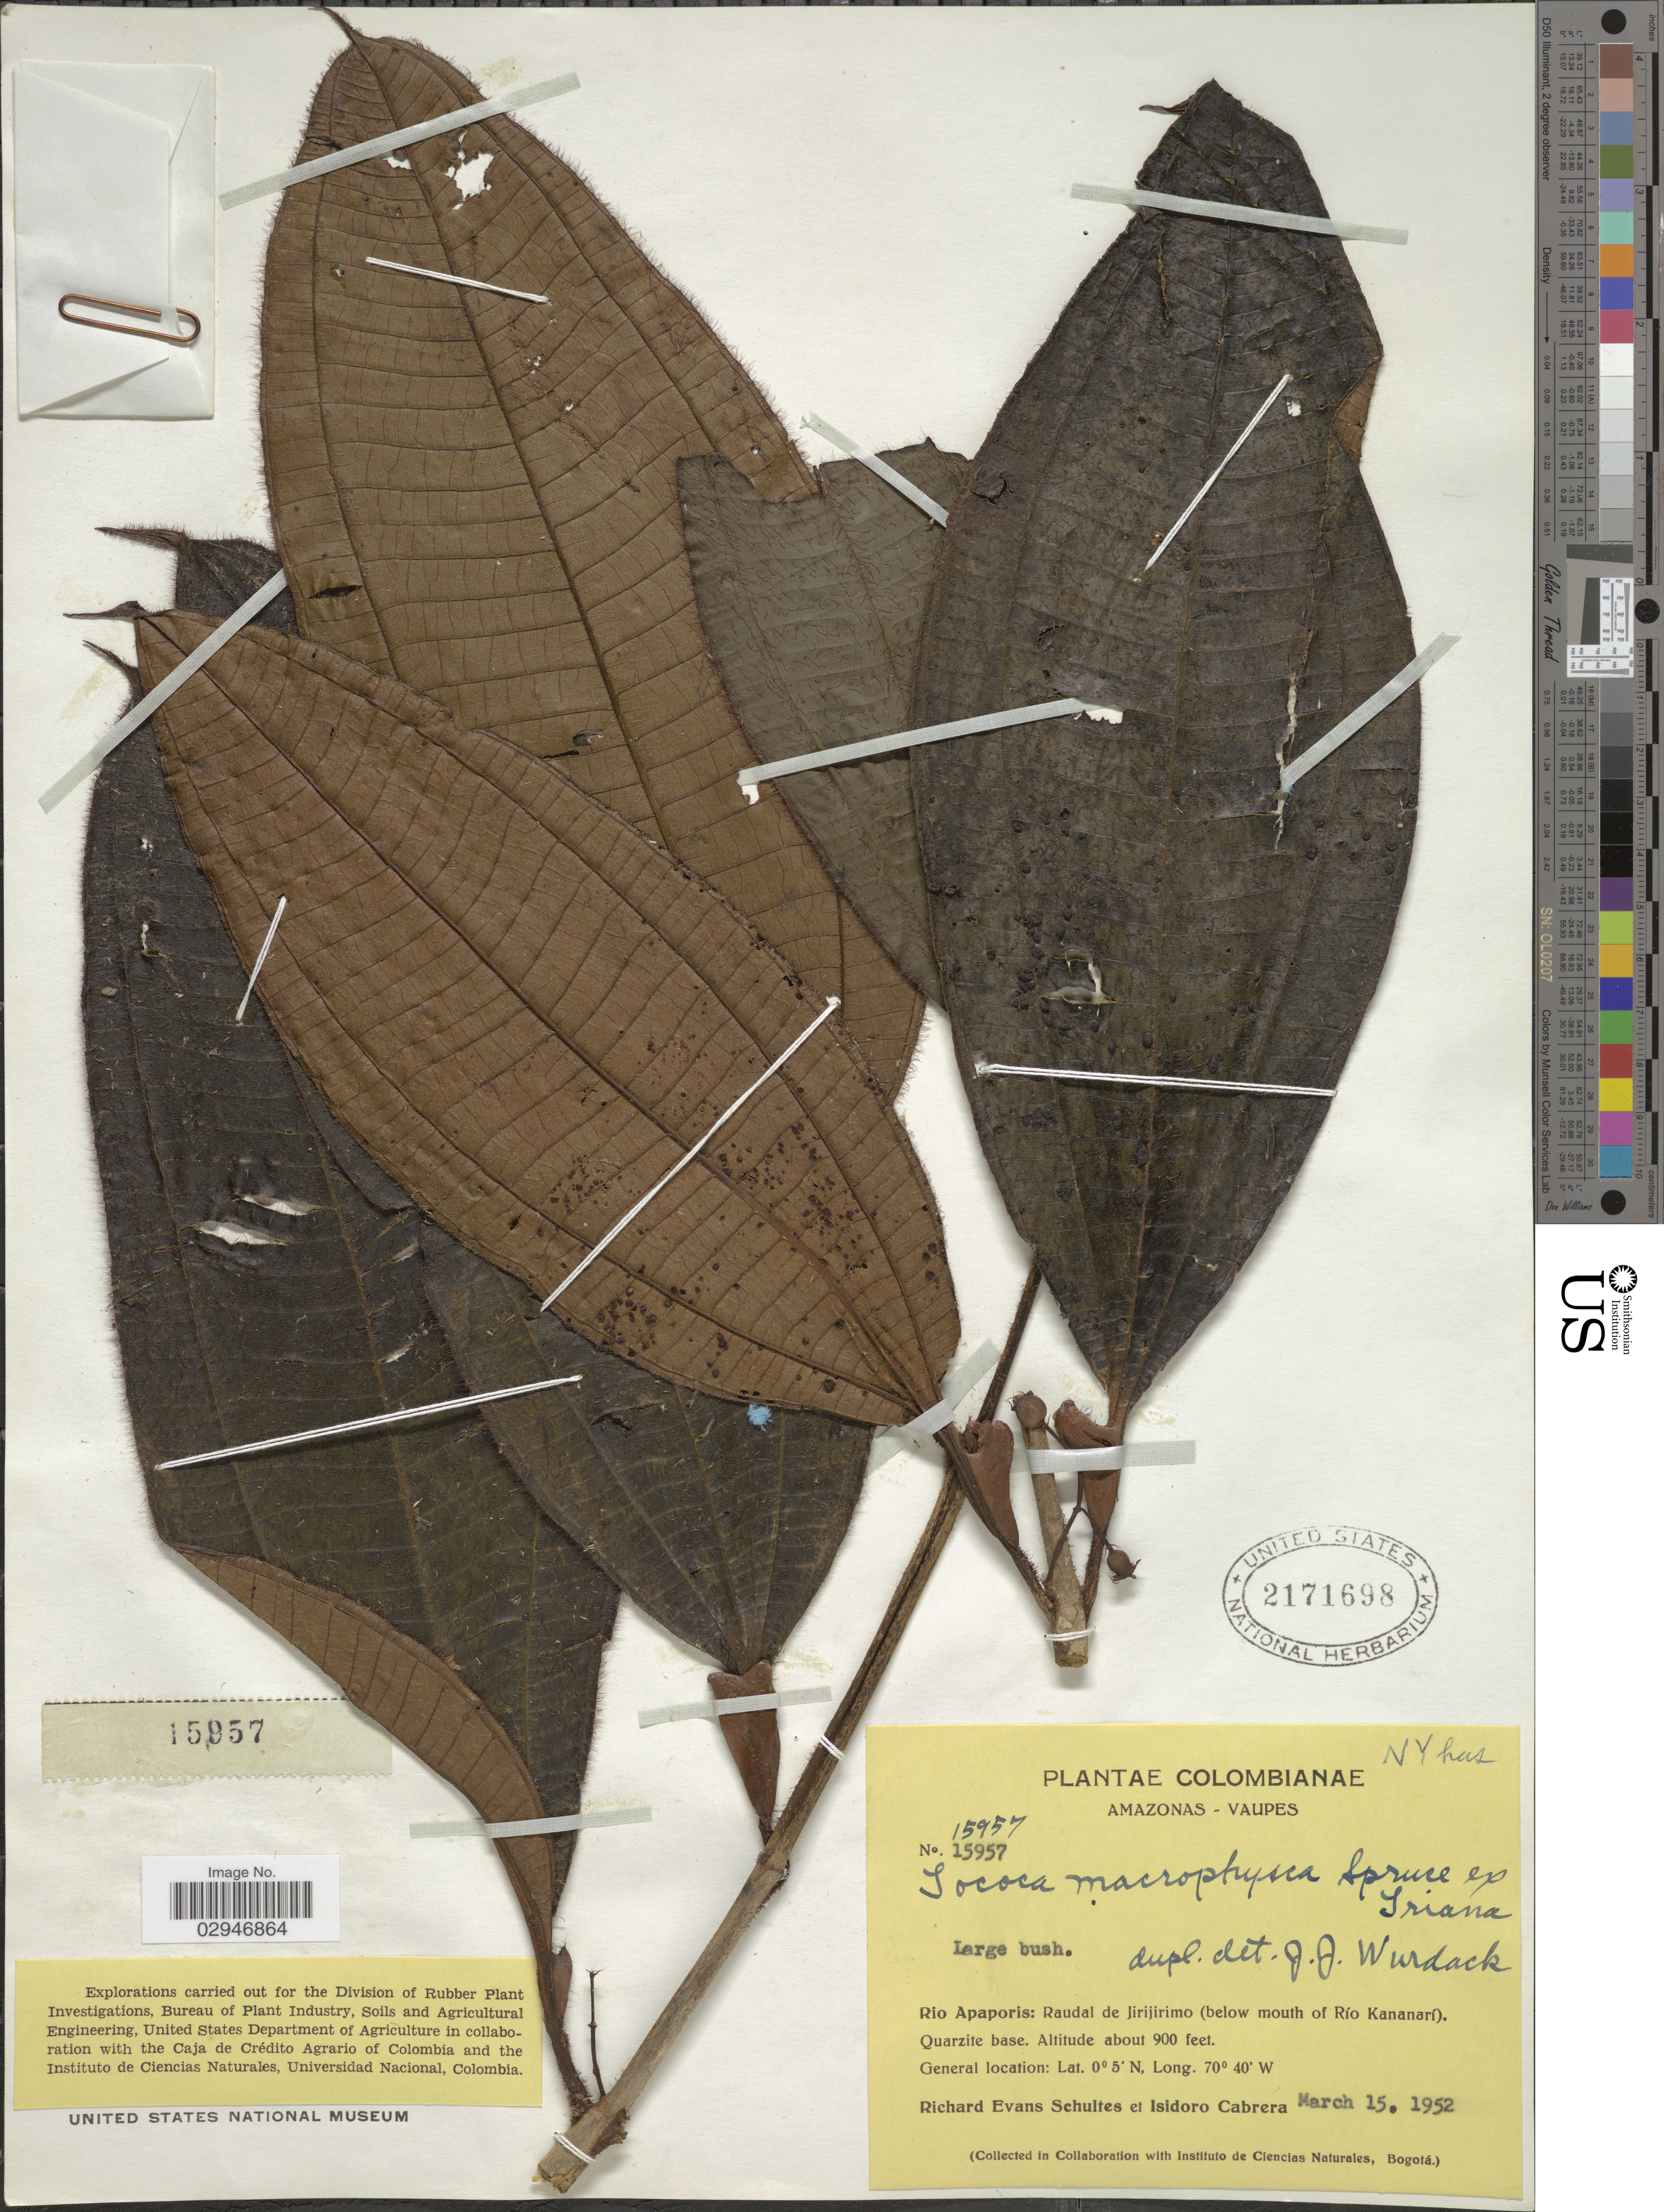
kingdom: Plantae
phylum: Tracheophyta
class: Magnoliopsida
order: Myrtales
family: Melastomataceae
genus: Tococa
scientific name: Tococa macrophysca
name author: Spruce ex Triana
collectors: R. E. Schultes & I. Cabrera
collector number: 15957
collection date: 1952-03-15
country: Colombia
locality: Amazonas - Vaupes. Rio Apaporis: Raudal de Jirijirimo (below mouth of Río Kananarí). Quarzite base.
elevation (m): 274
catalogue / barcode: US 2171698